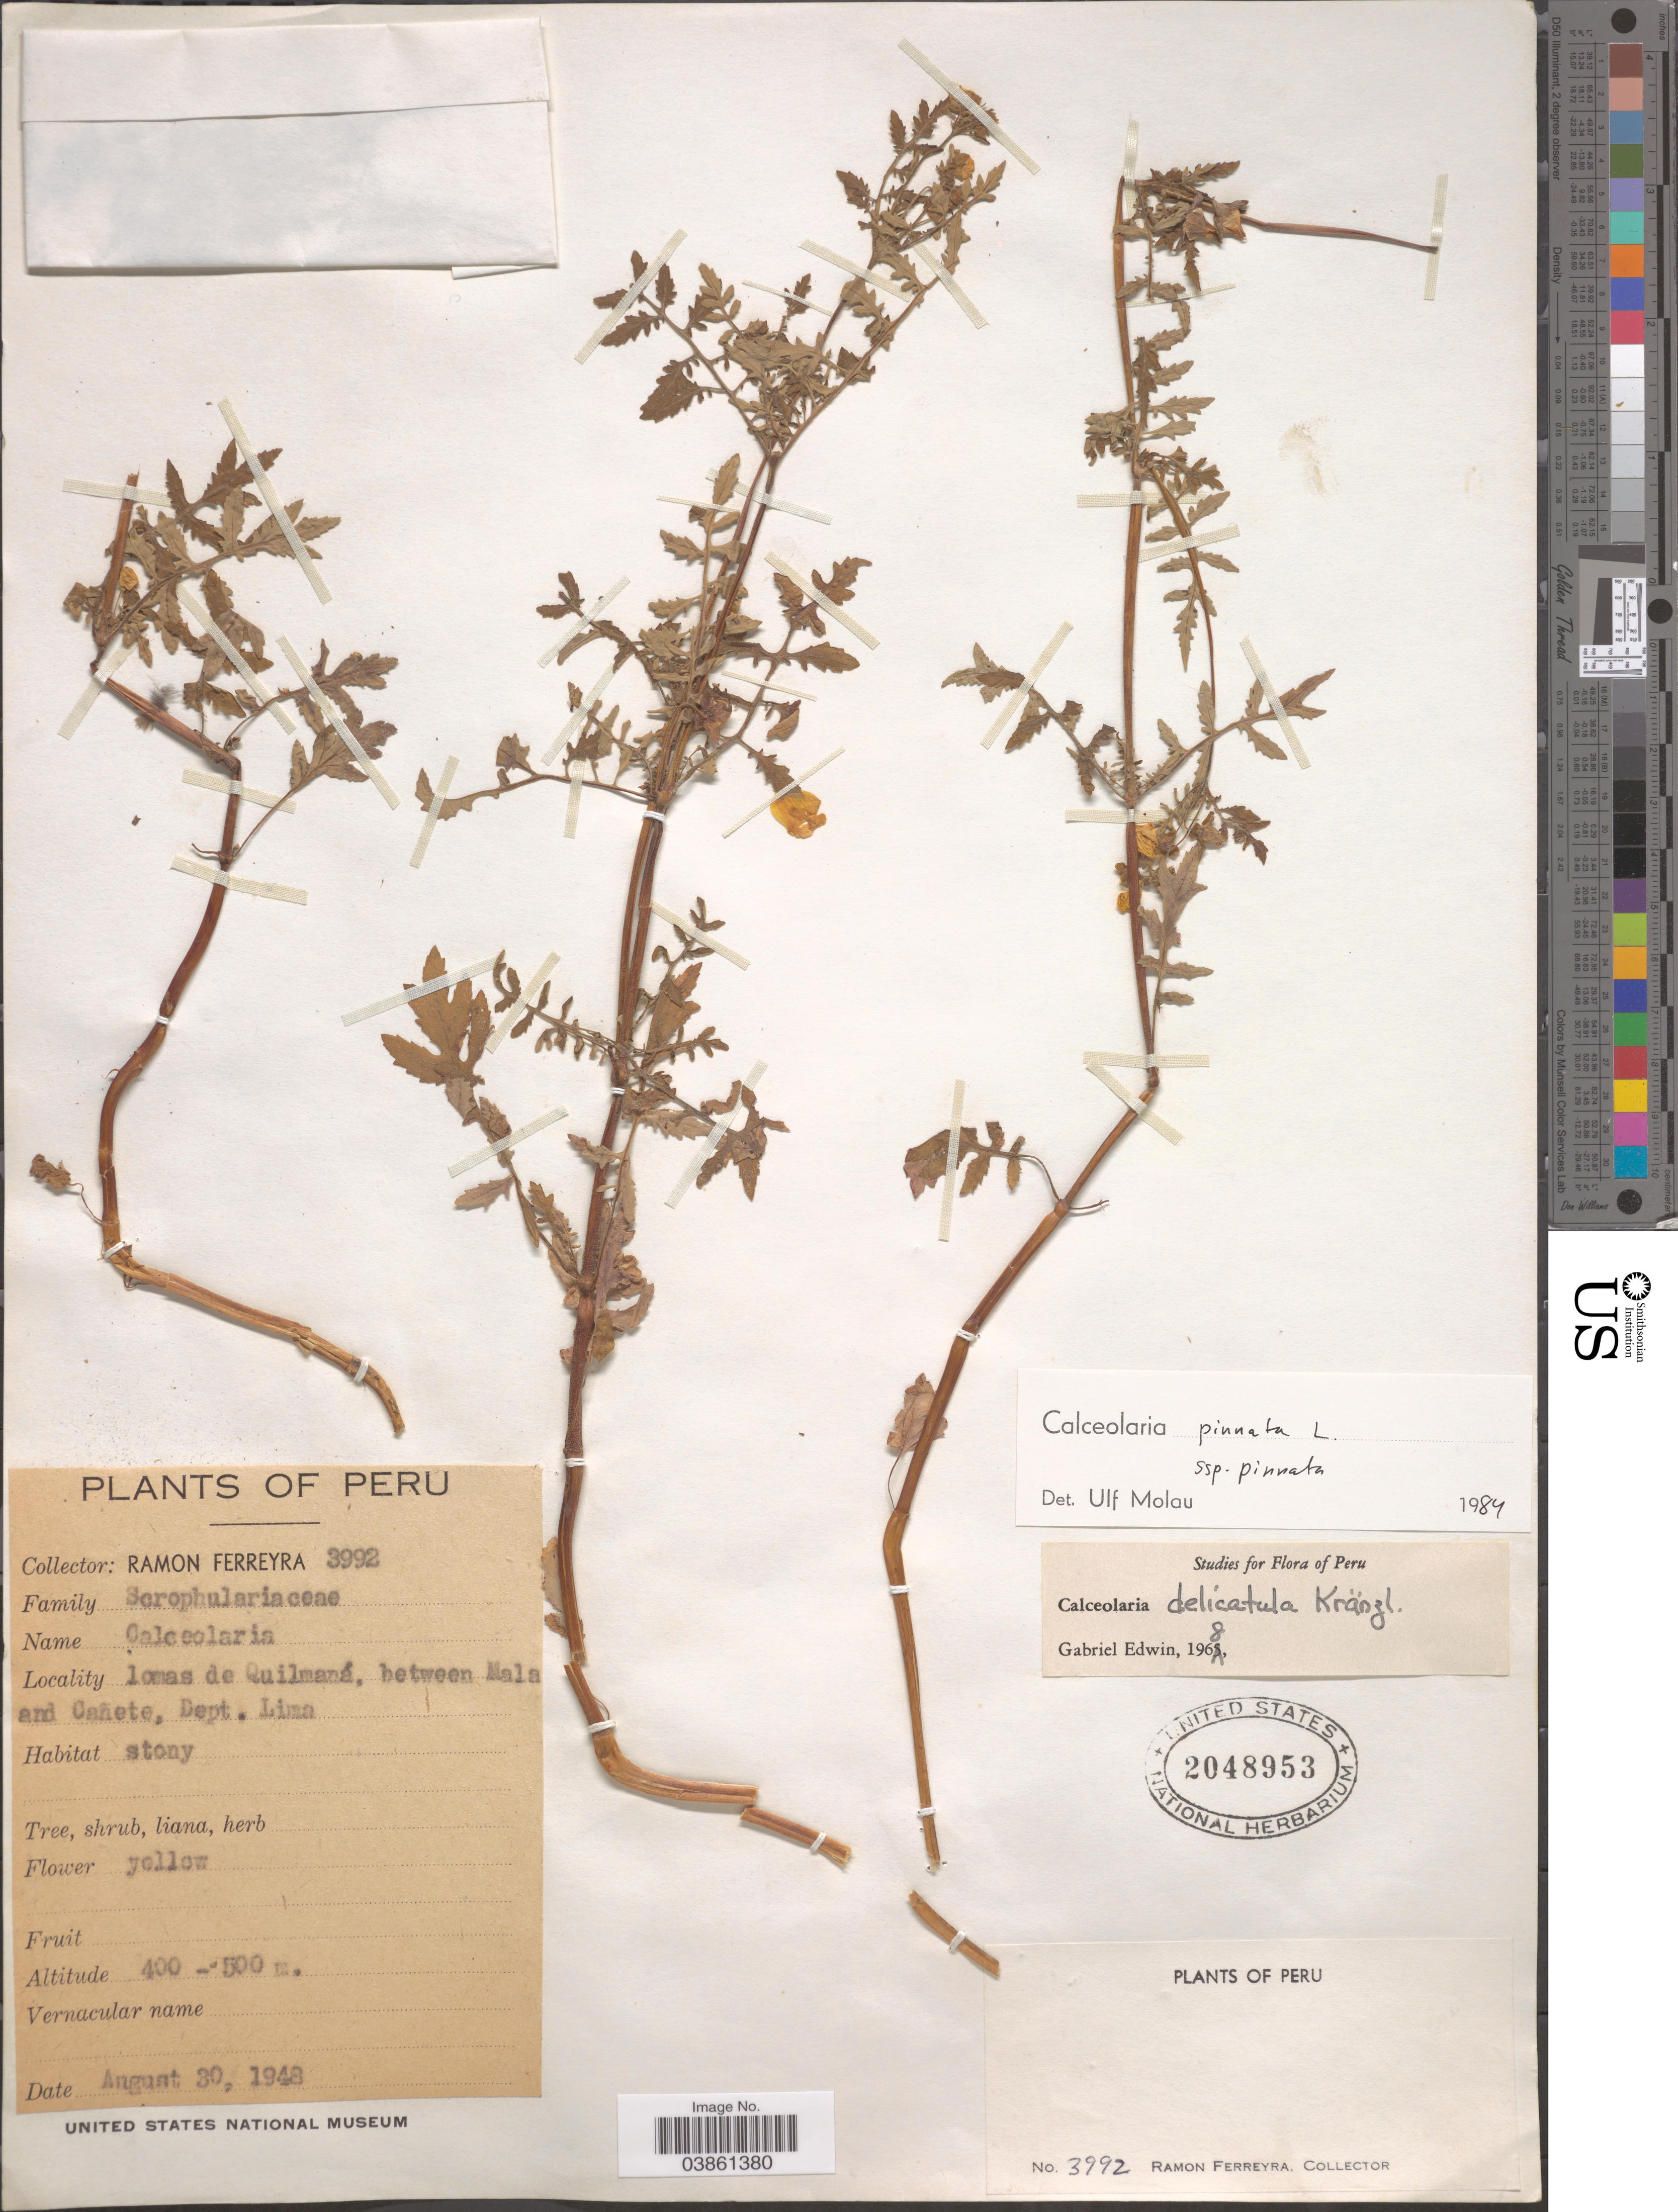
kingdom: Plantae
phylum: Tracheophyta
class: Magnoliopsida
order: Lamiales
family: Calceolariaceae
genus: Calceolaria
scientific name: Calceolaria pinnata subsp. pinnata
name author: L.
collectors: R. A. Ferreyra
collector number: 3992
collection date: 1948-08-30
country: Peru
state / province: Lima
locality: Lomas de Quilmaná, between Mala and Cañete, Dept. Lima.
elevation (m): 400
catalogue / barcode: US 2048953